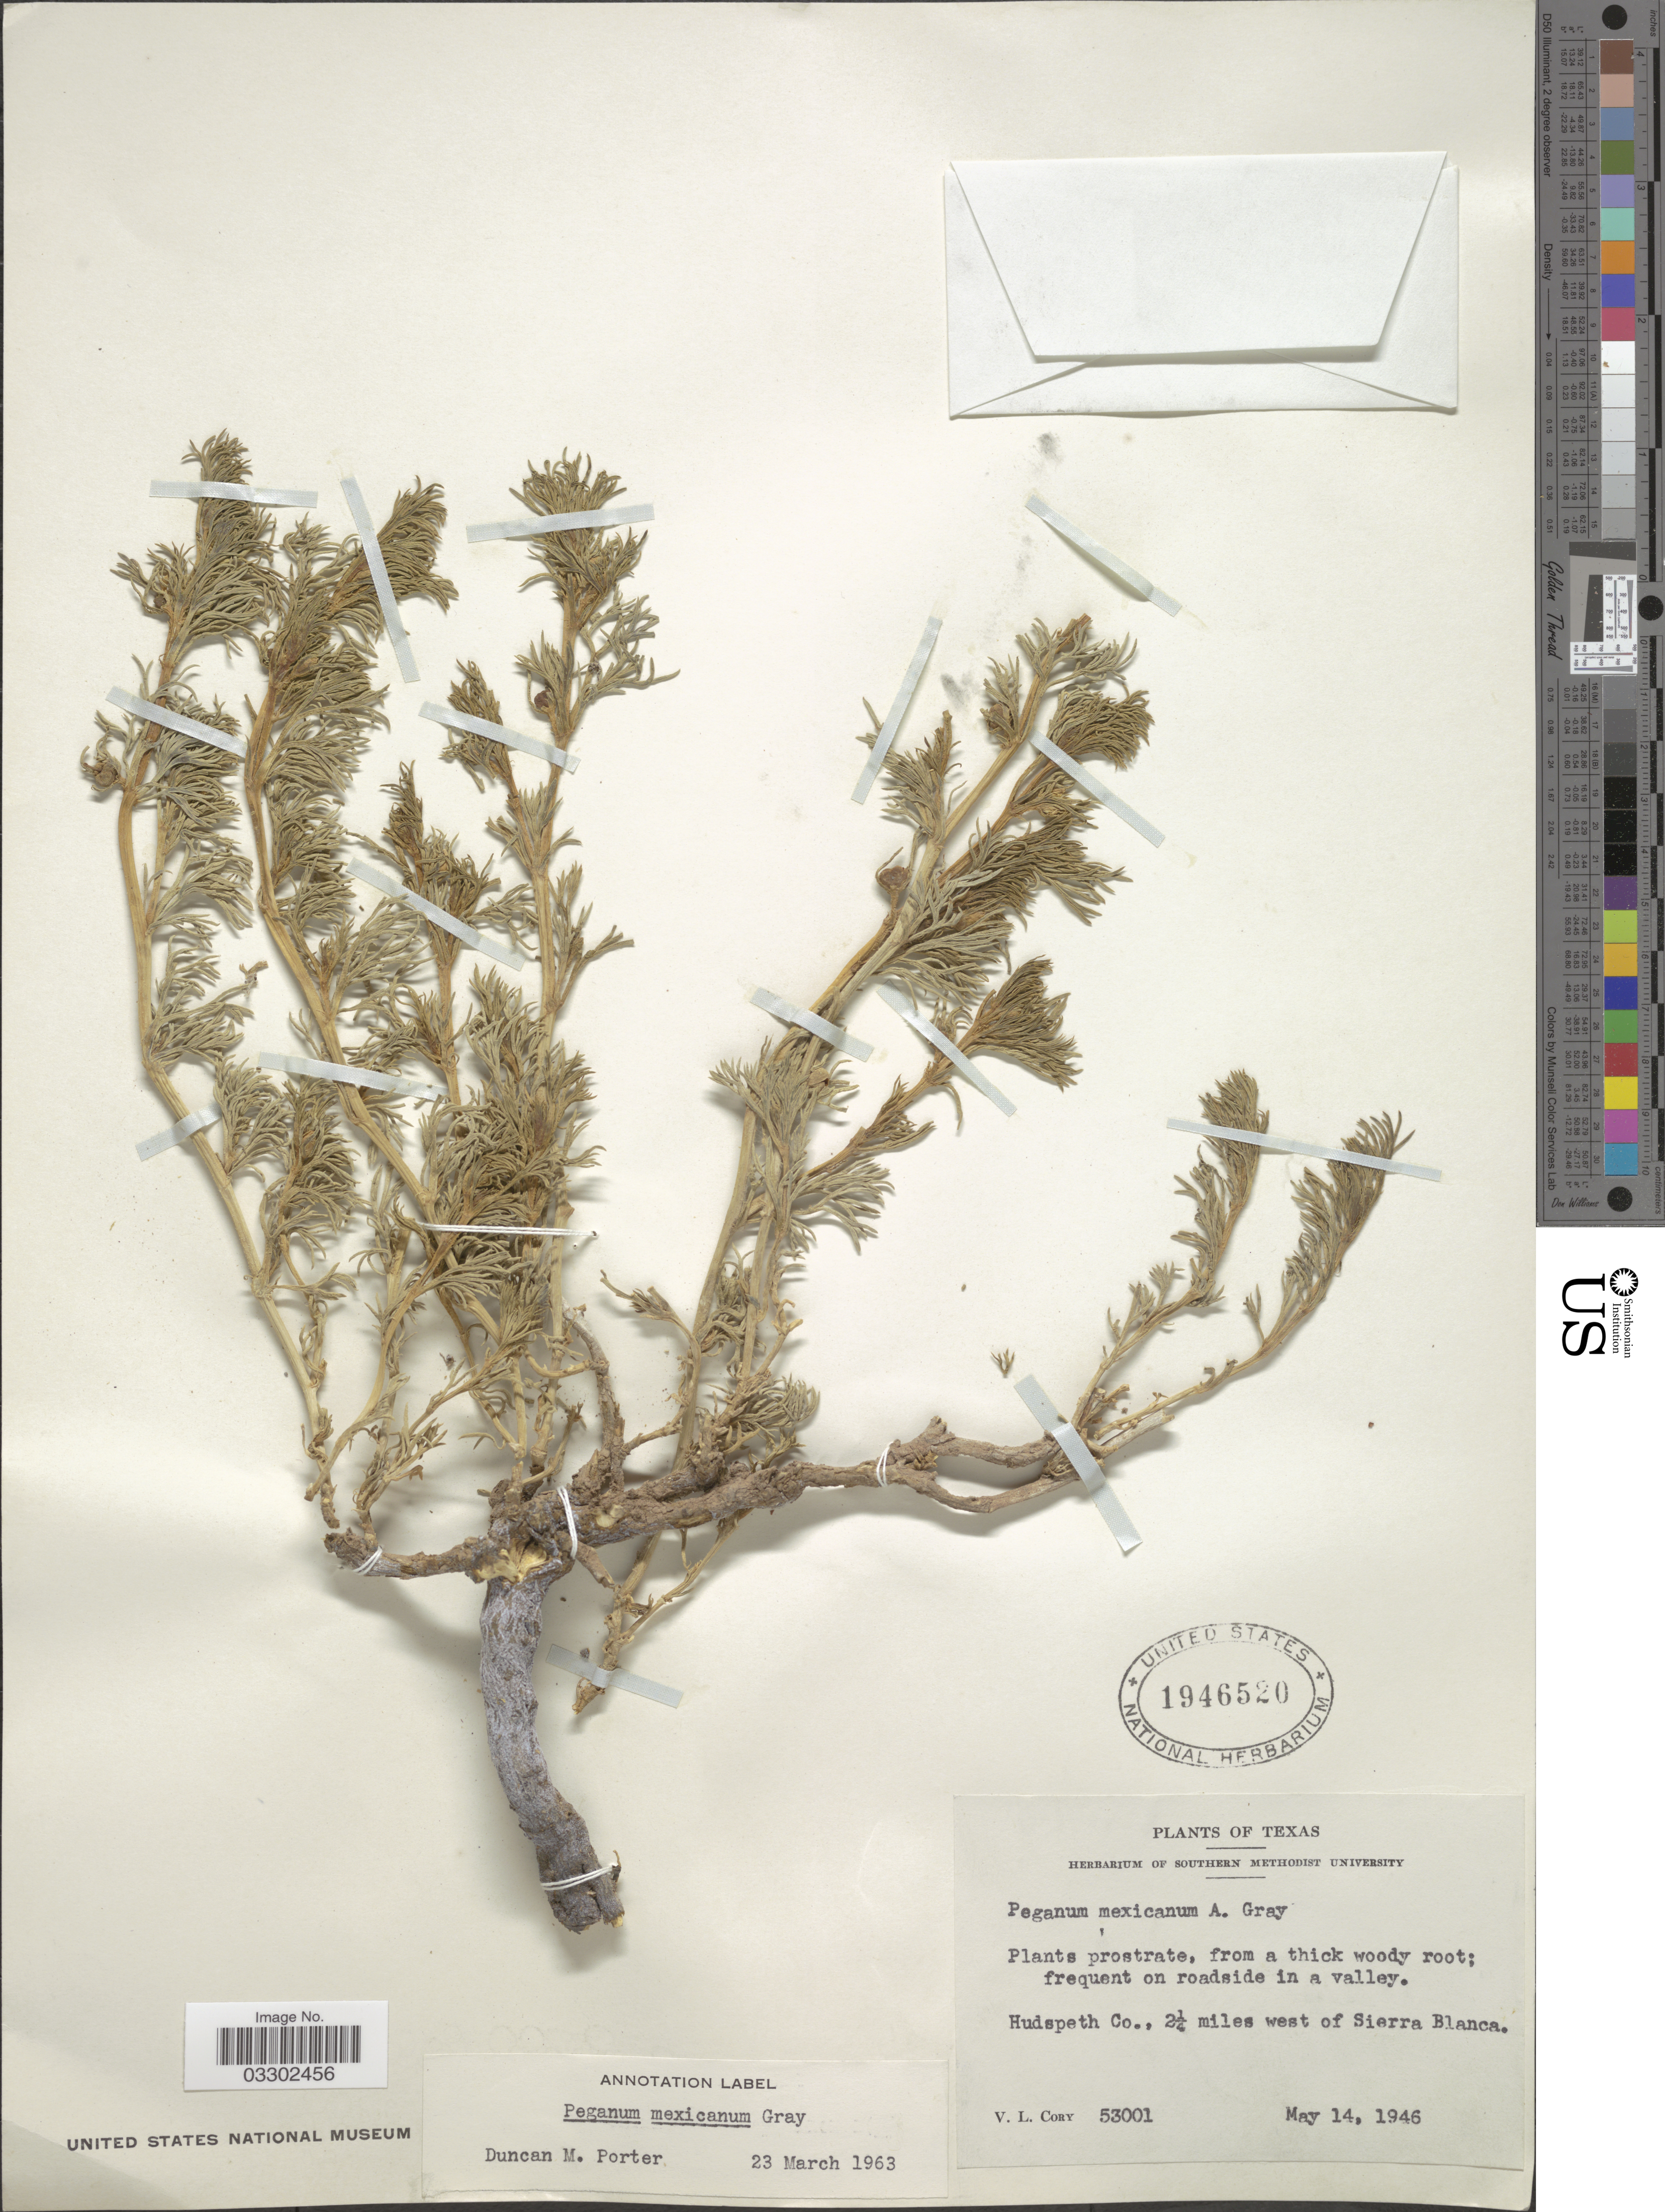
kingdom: Plantae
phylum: Tracheophyta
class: Magnoliopsida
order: Sapindales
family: Tetradiclidaceae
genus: Peganum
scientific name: Peganum mexicanum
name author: A. Gray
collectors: V. Cory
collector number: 53001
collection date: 1946-05-14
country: United States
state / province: Texas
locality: Hudspeth Co., 2¼ miles west of Sierra Blanca.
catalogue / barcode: US 1946520